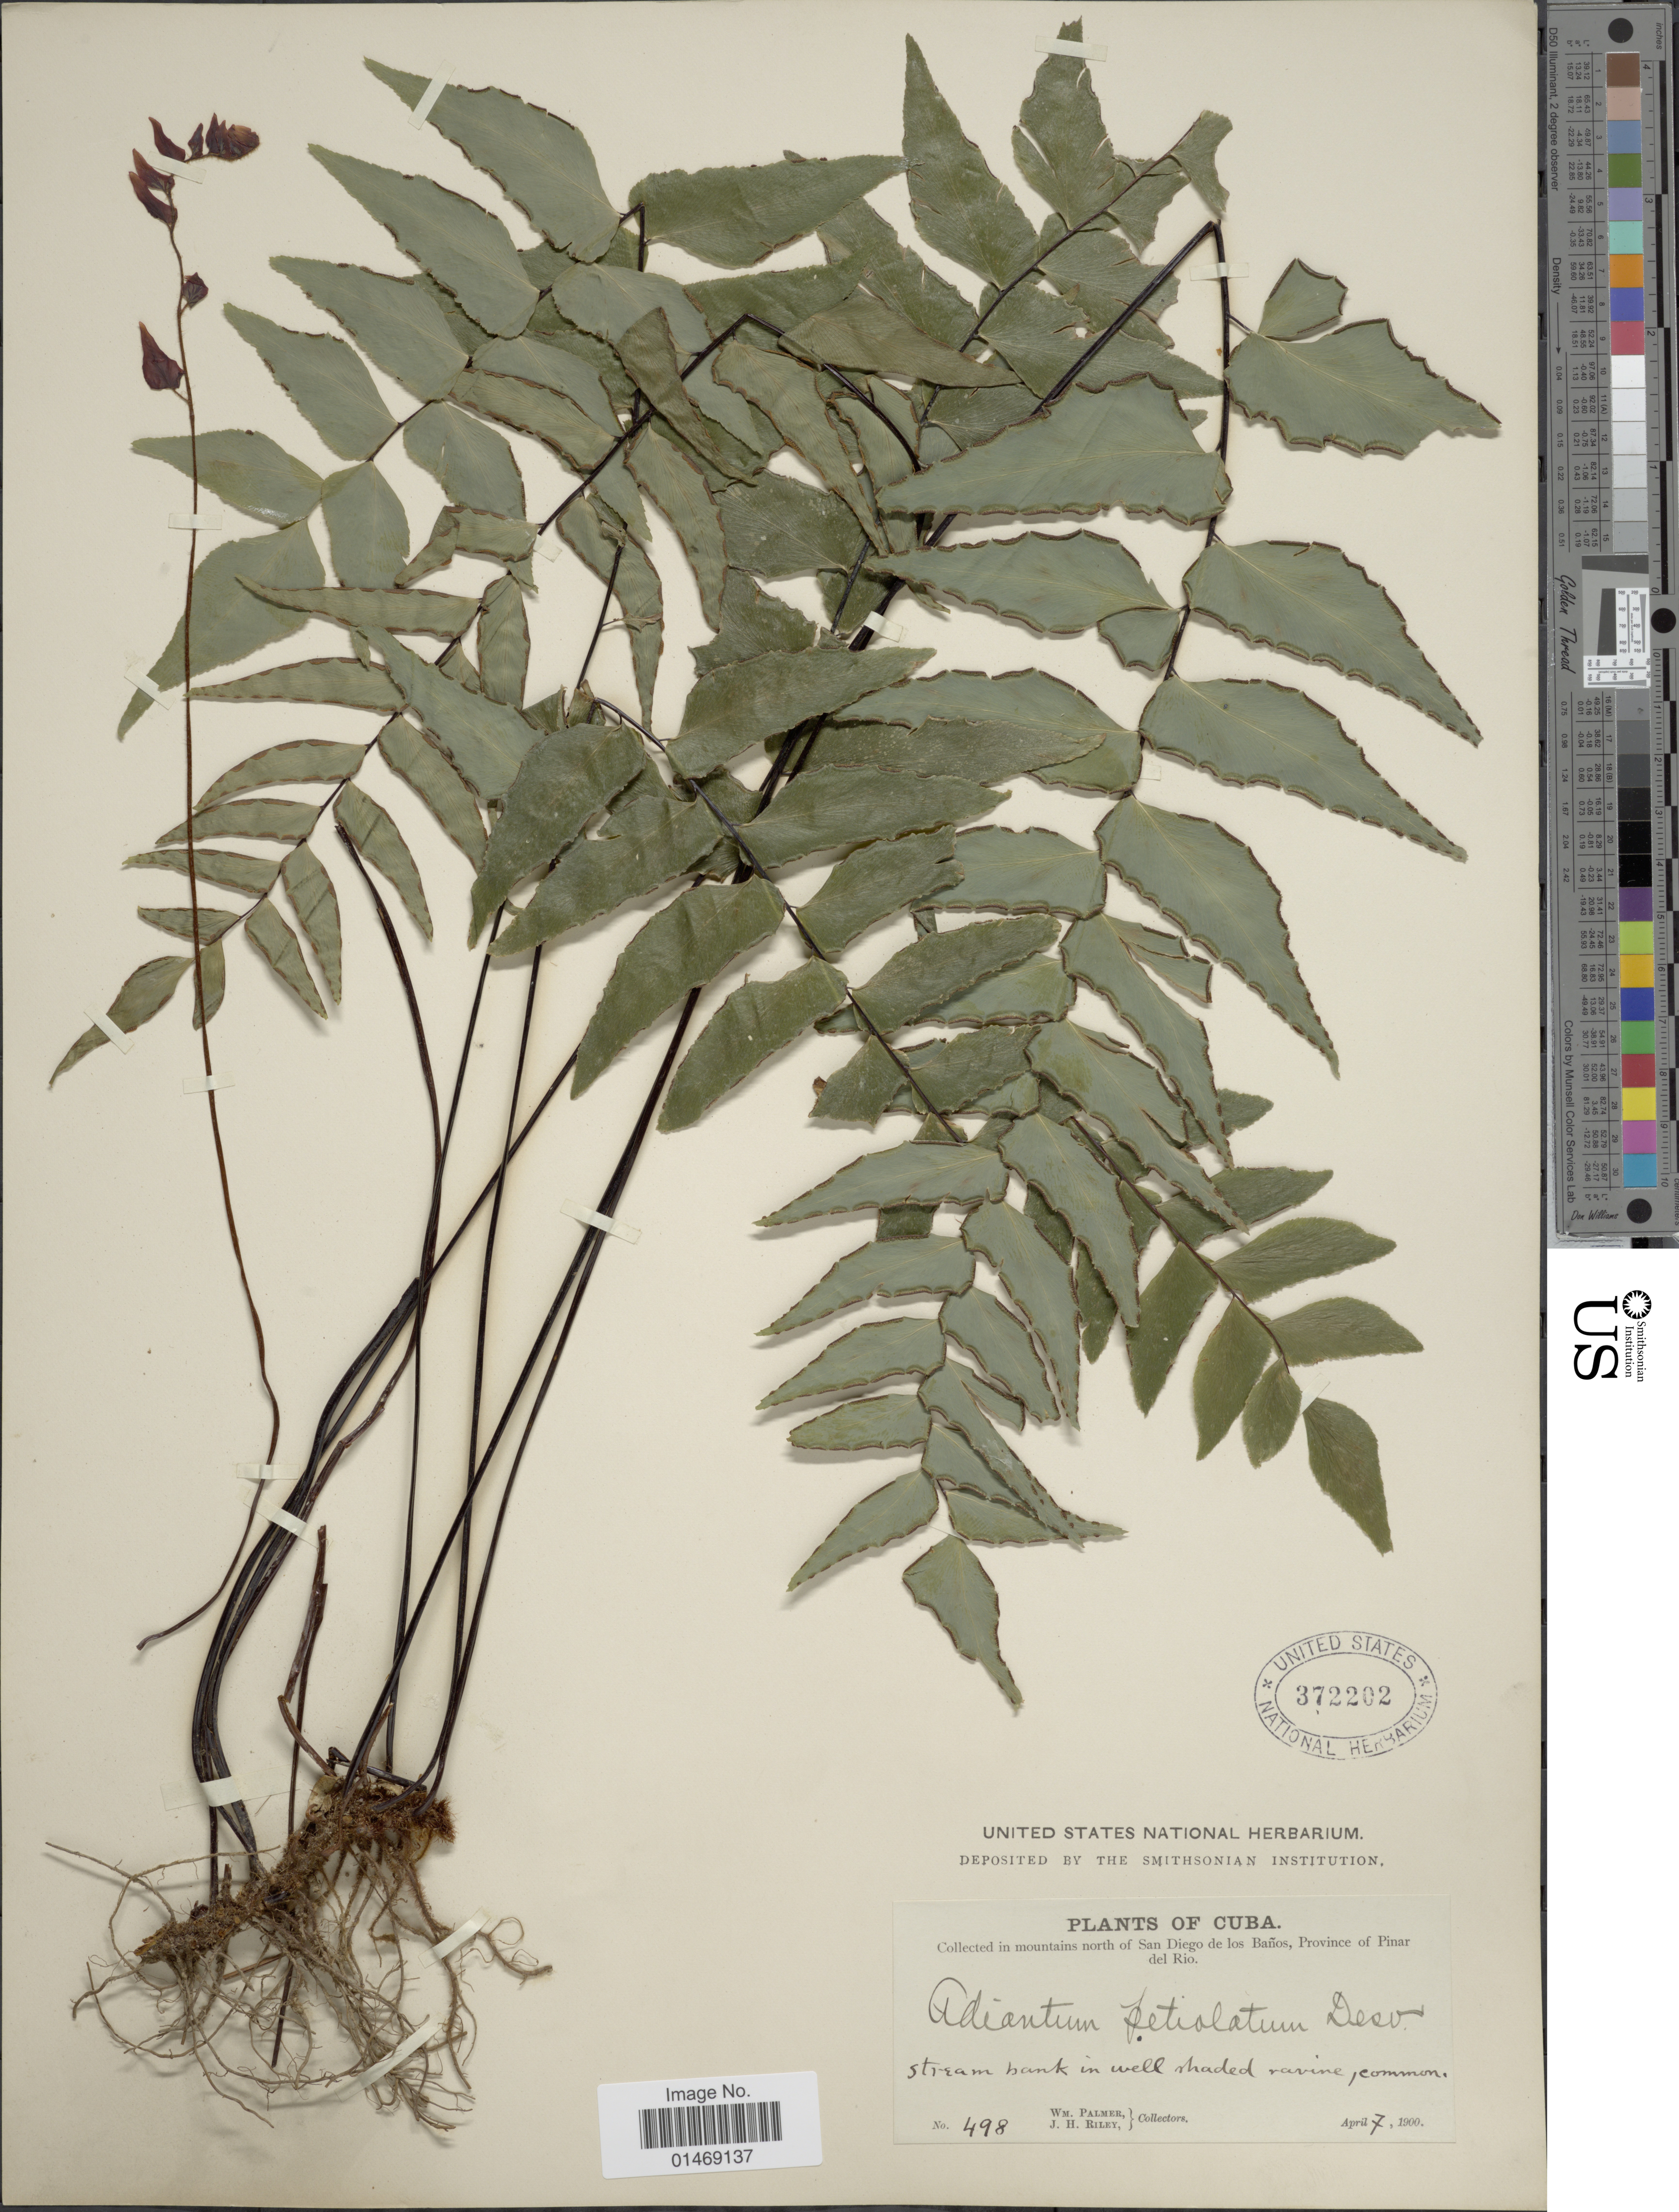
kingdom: Plantae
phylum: Tracheophyta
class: Polypodiopsida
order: Polypodiales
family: Pteridaceae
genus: Adiantum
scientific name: Adiantum petiolatum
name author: Desv.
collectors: W. Palmer & J. H. Riley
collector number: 498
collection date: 1900-04-07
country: Cuba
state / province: Pinar del Río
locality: In mountains north of San Diego de los Baños, stream bank in well shaded ravine, common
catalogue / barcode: US 372202